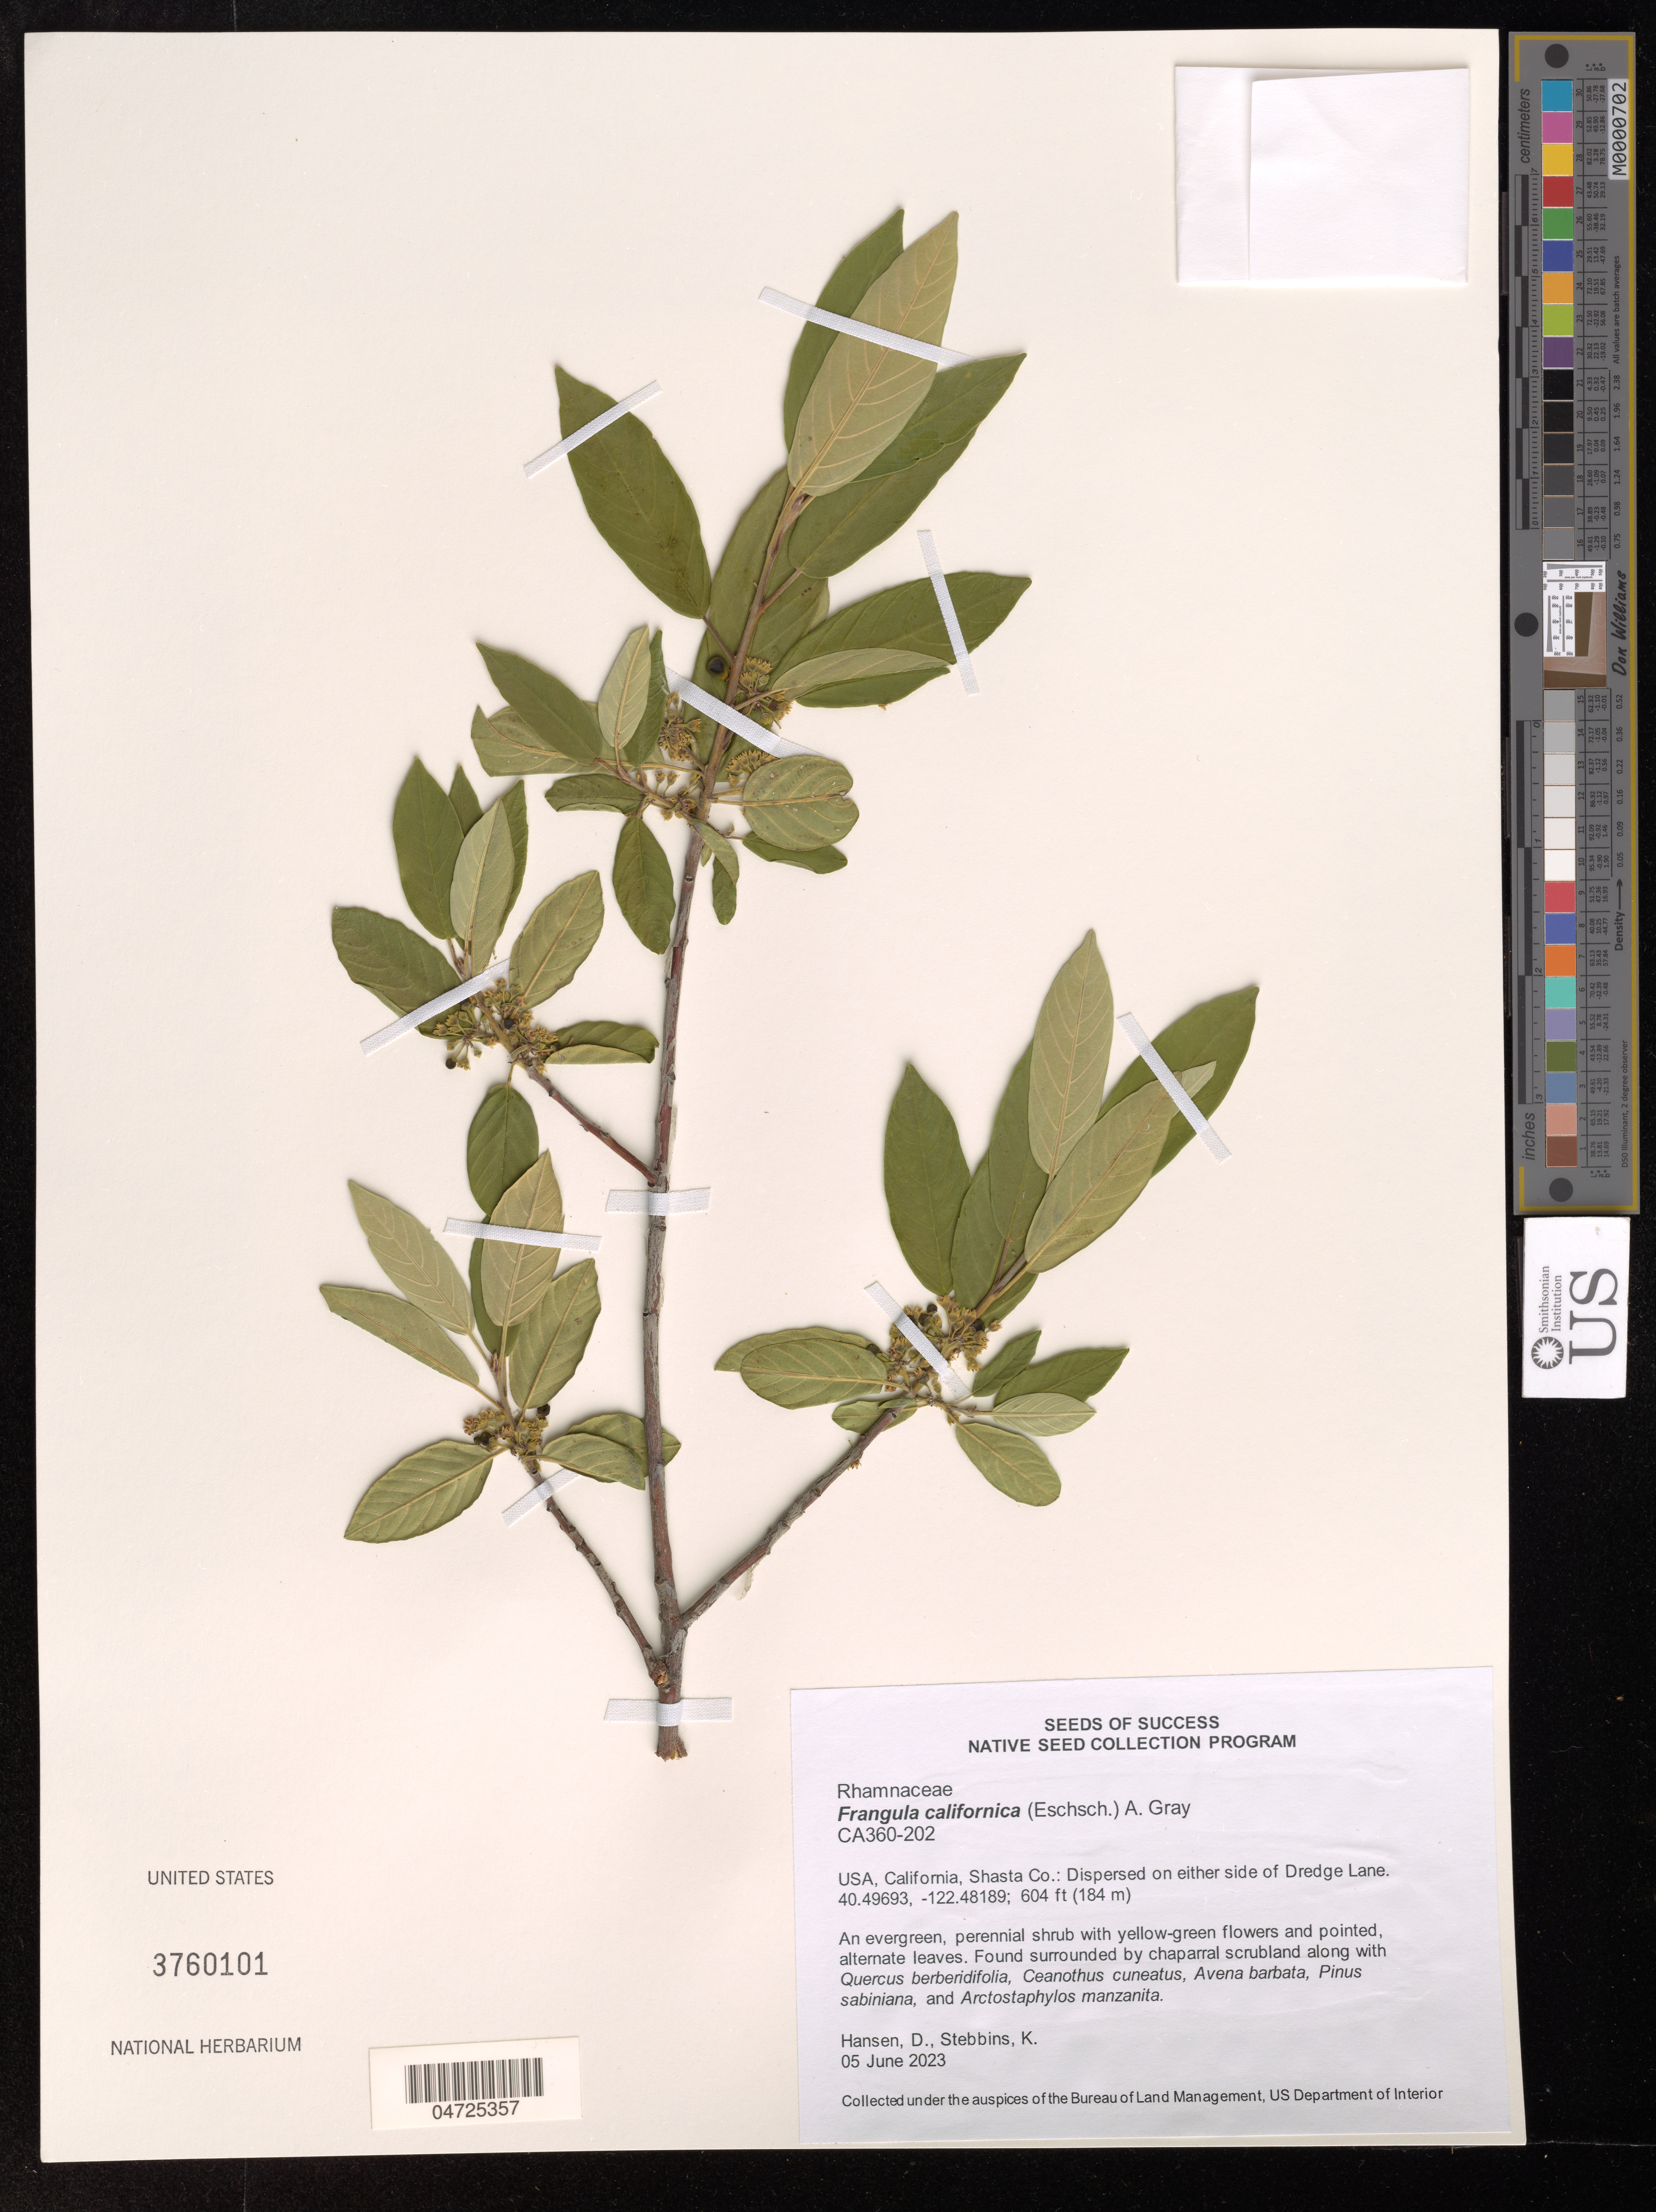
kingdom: Plantae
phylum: Tracheophyta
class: Magnoliopsida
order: Rosales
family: Rhamnaceae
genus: Frangula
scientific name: Frangula californica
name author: (Eschsch.) A. Gray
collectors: D. R. Hansen & K. Stebbins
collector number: CA360-202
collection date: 2023-06-05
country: United States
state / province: California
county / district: Shasta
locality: Shasta Co.: Dispersed on either side of Dredge Lane.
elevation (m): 184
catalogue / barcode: US 3760101